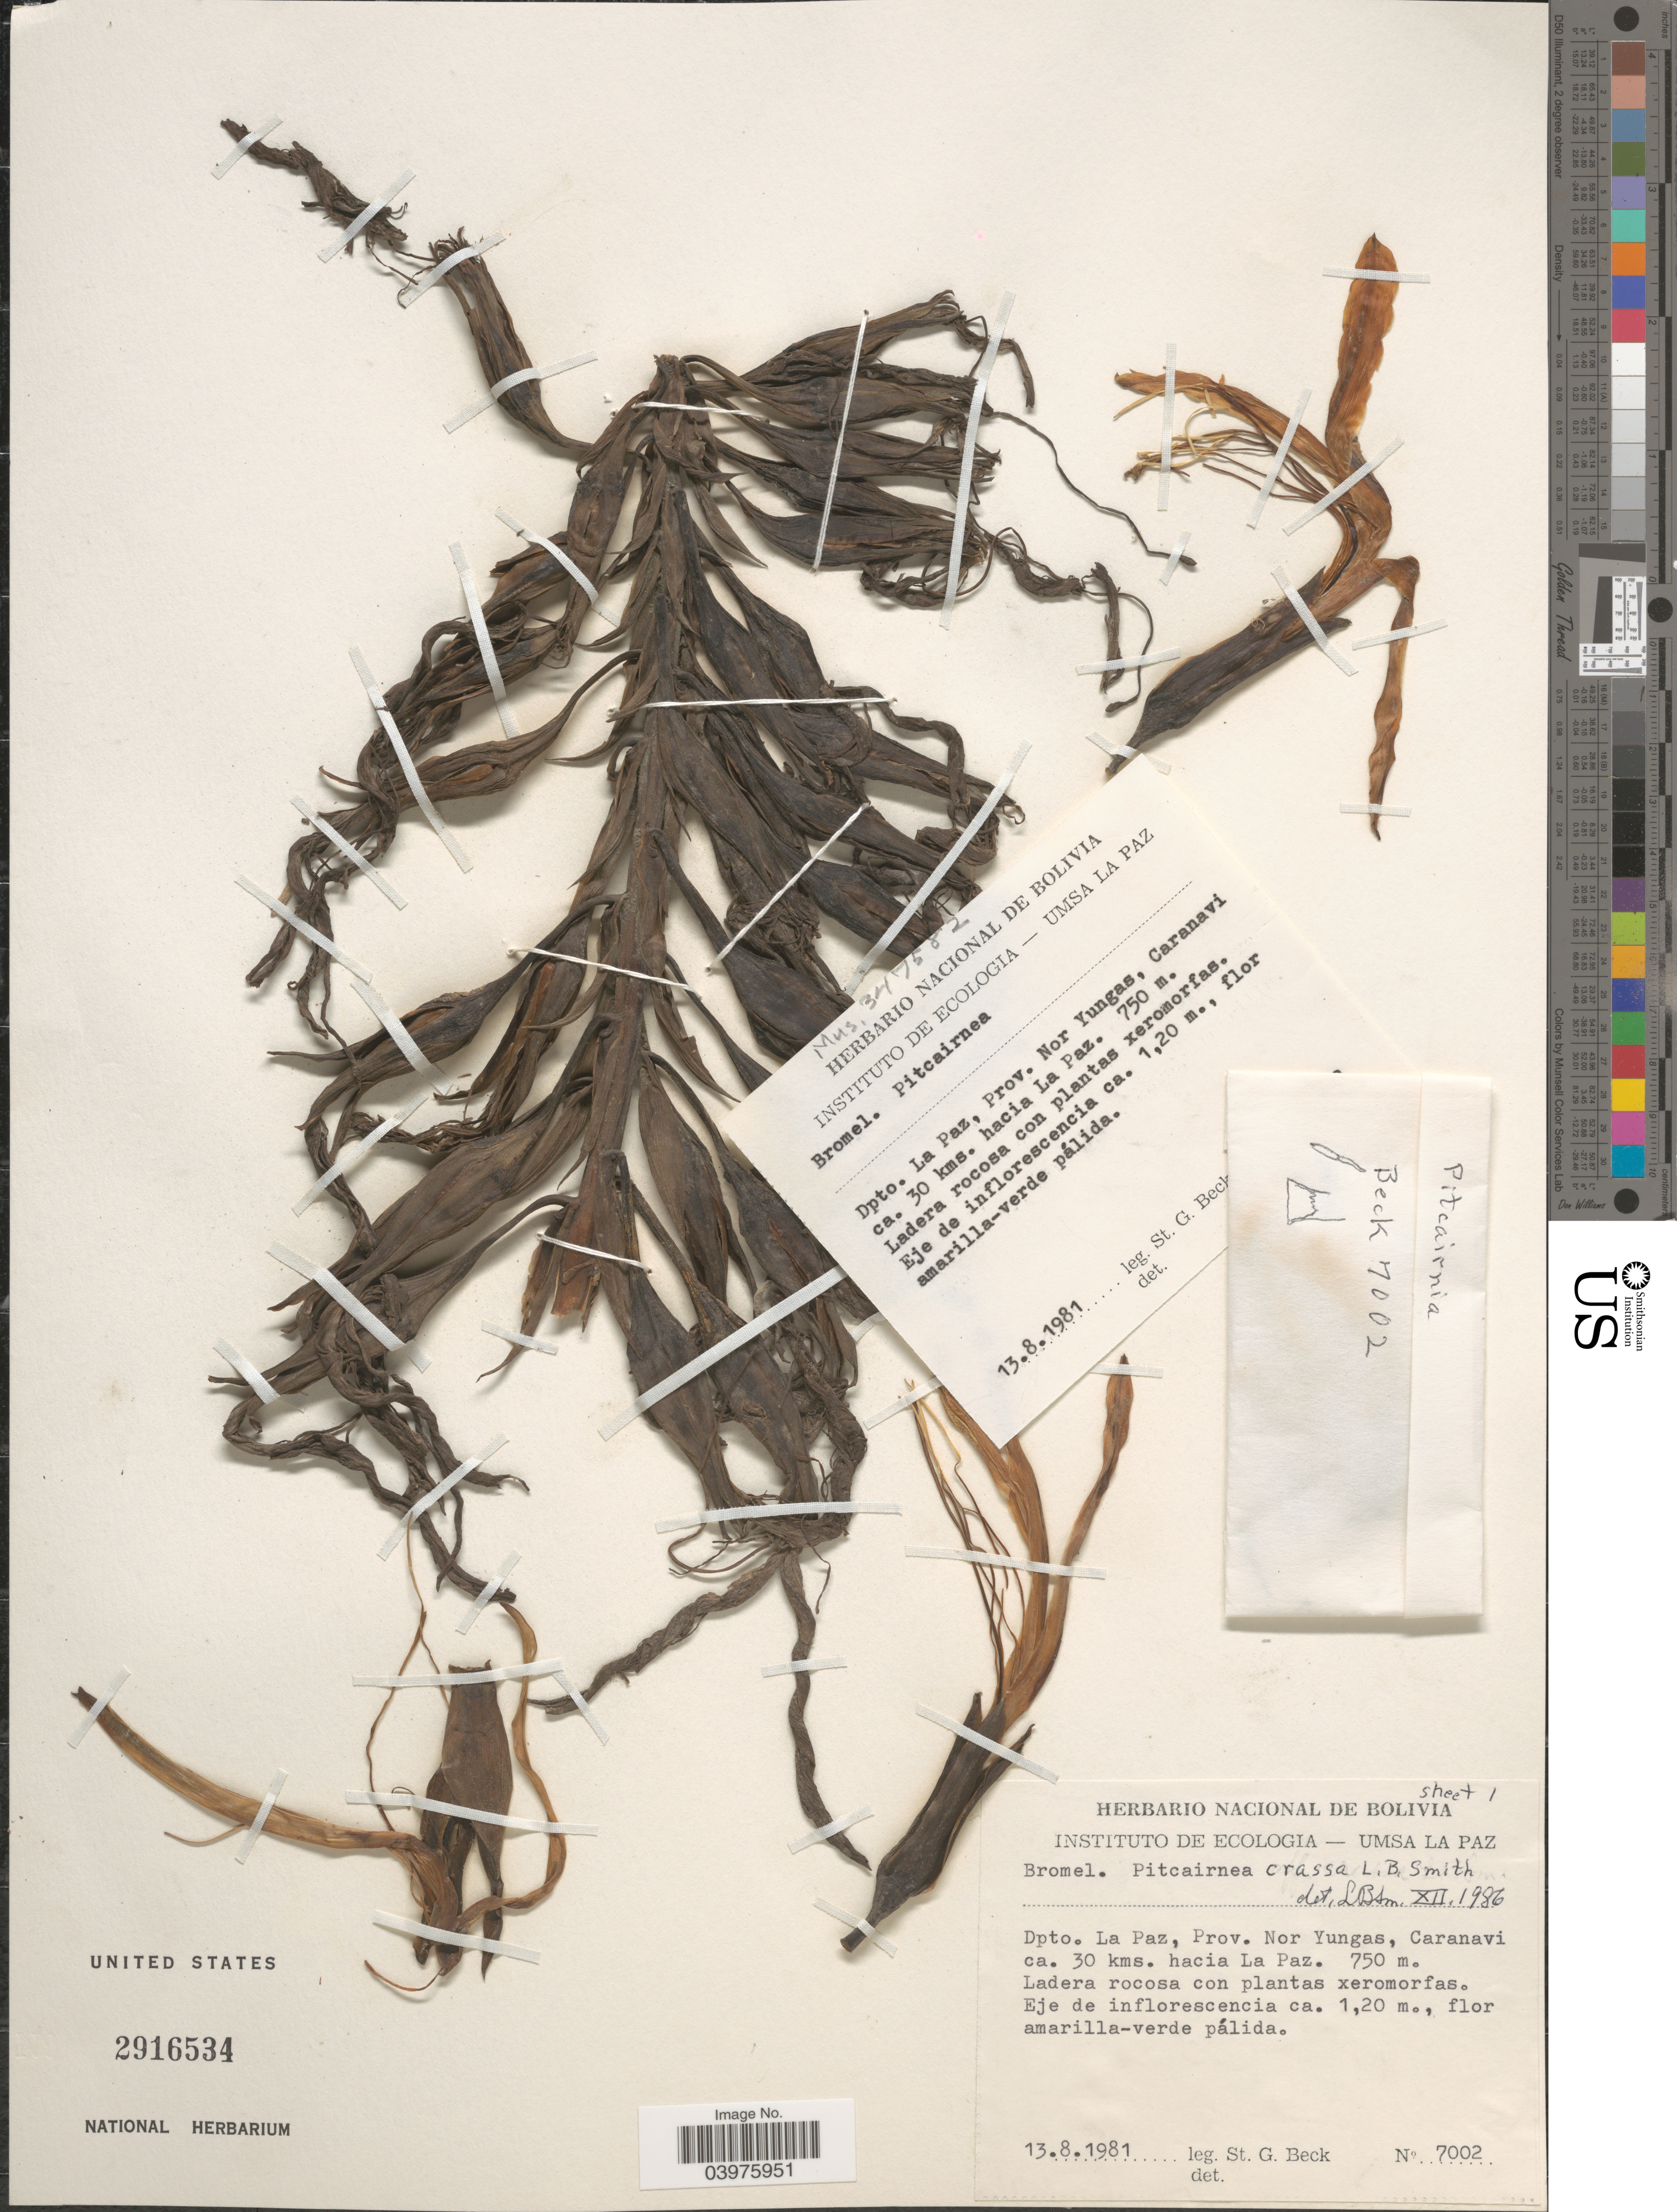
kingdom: Plantae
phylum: Tracheophyta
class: Liliopsida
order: Poales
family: Bromeliaceae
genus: Pitcairnia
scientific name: Pitcairnia crassa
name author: L.B. Sm.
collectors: S. G. Beck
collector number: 7002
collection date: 1981-08-13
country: Bolivia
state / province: La Paz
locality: Dpto. La Paz, Prov. Nor Yungas, Caranavi ca. 30 kms. hacia La Paz.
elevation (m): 750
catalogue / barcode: US 2916534